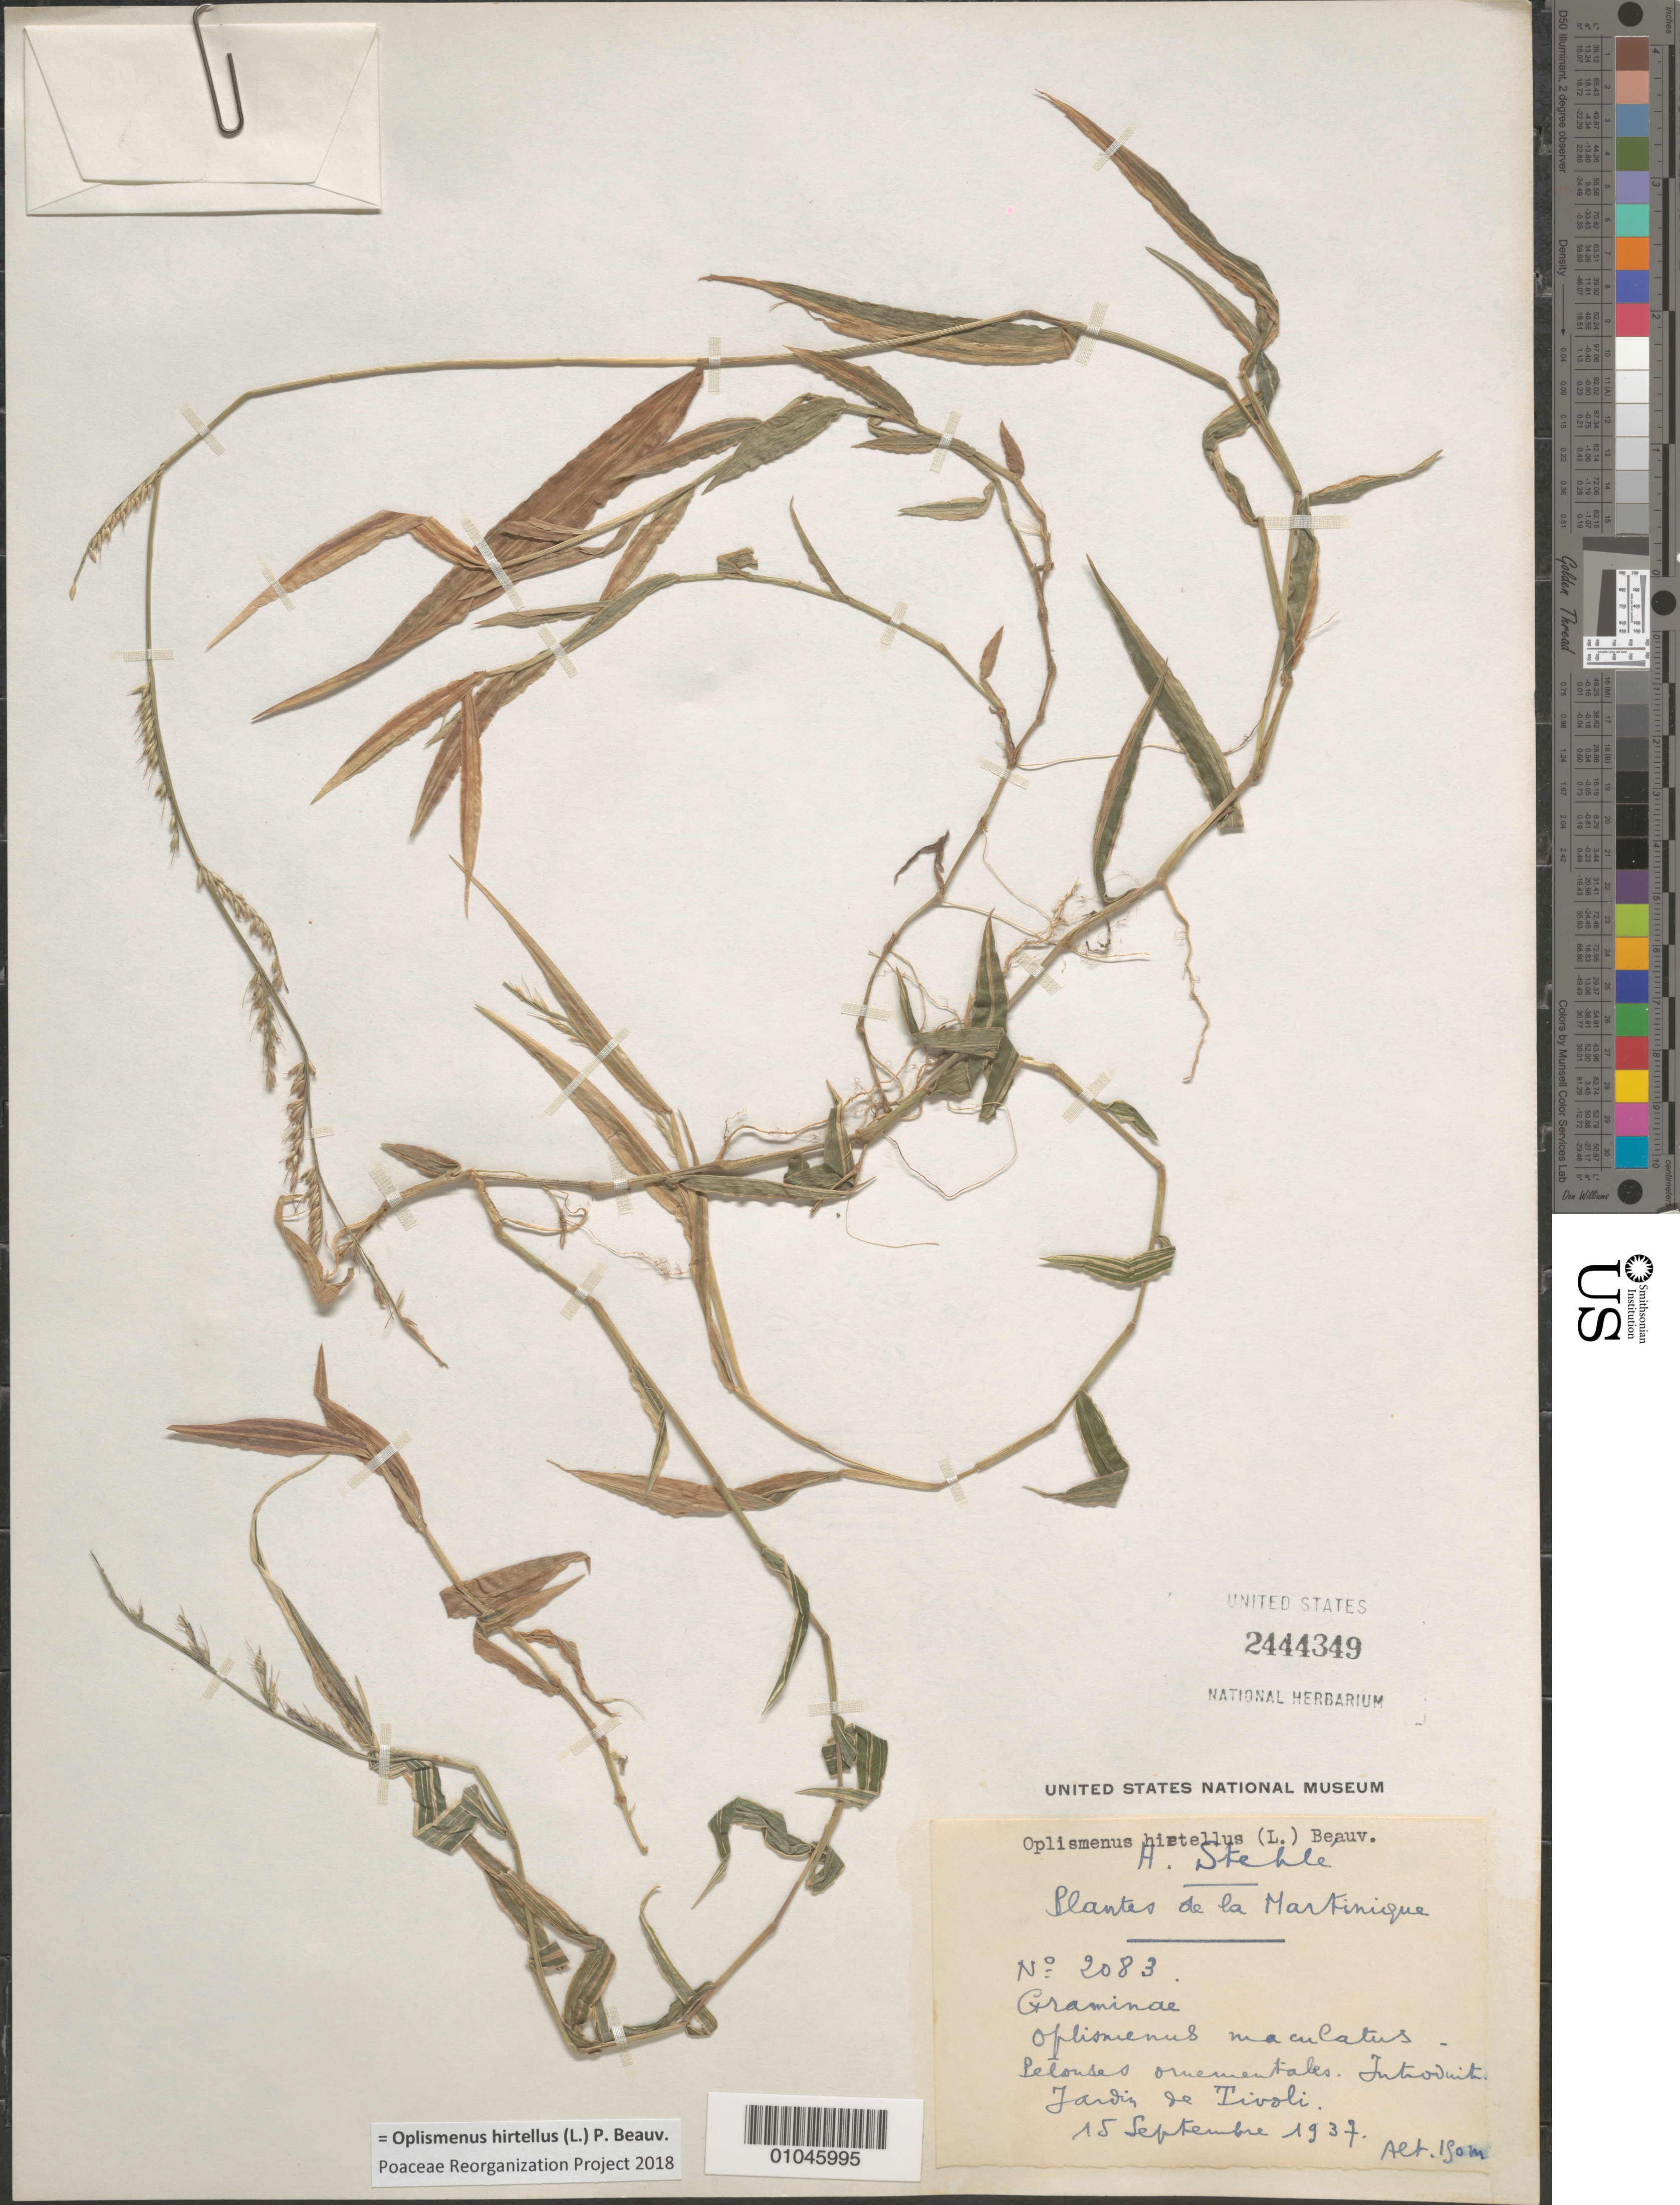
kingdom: Plantae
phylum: Tracheophyta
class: Liliopsida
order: Poales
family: Poaceae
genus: Oplismenus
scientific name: Oplismenus hirtellus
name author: (L.) P. Beauv.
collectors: H. Stehlé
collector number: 2083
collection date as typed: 15 Sep 1937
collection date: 1937-09-15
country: Martinique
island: Martinique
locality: Jardin de tivoli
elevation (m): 150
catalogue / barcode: US 2444349